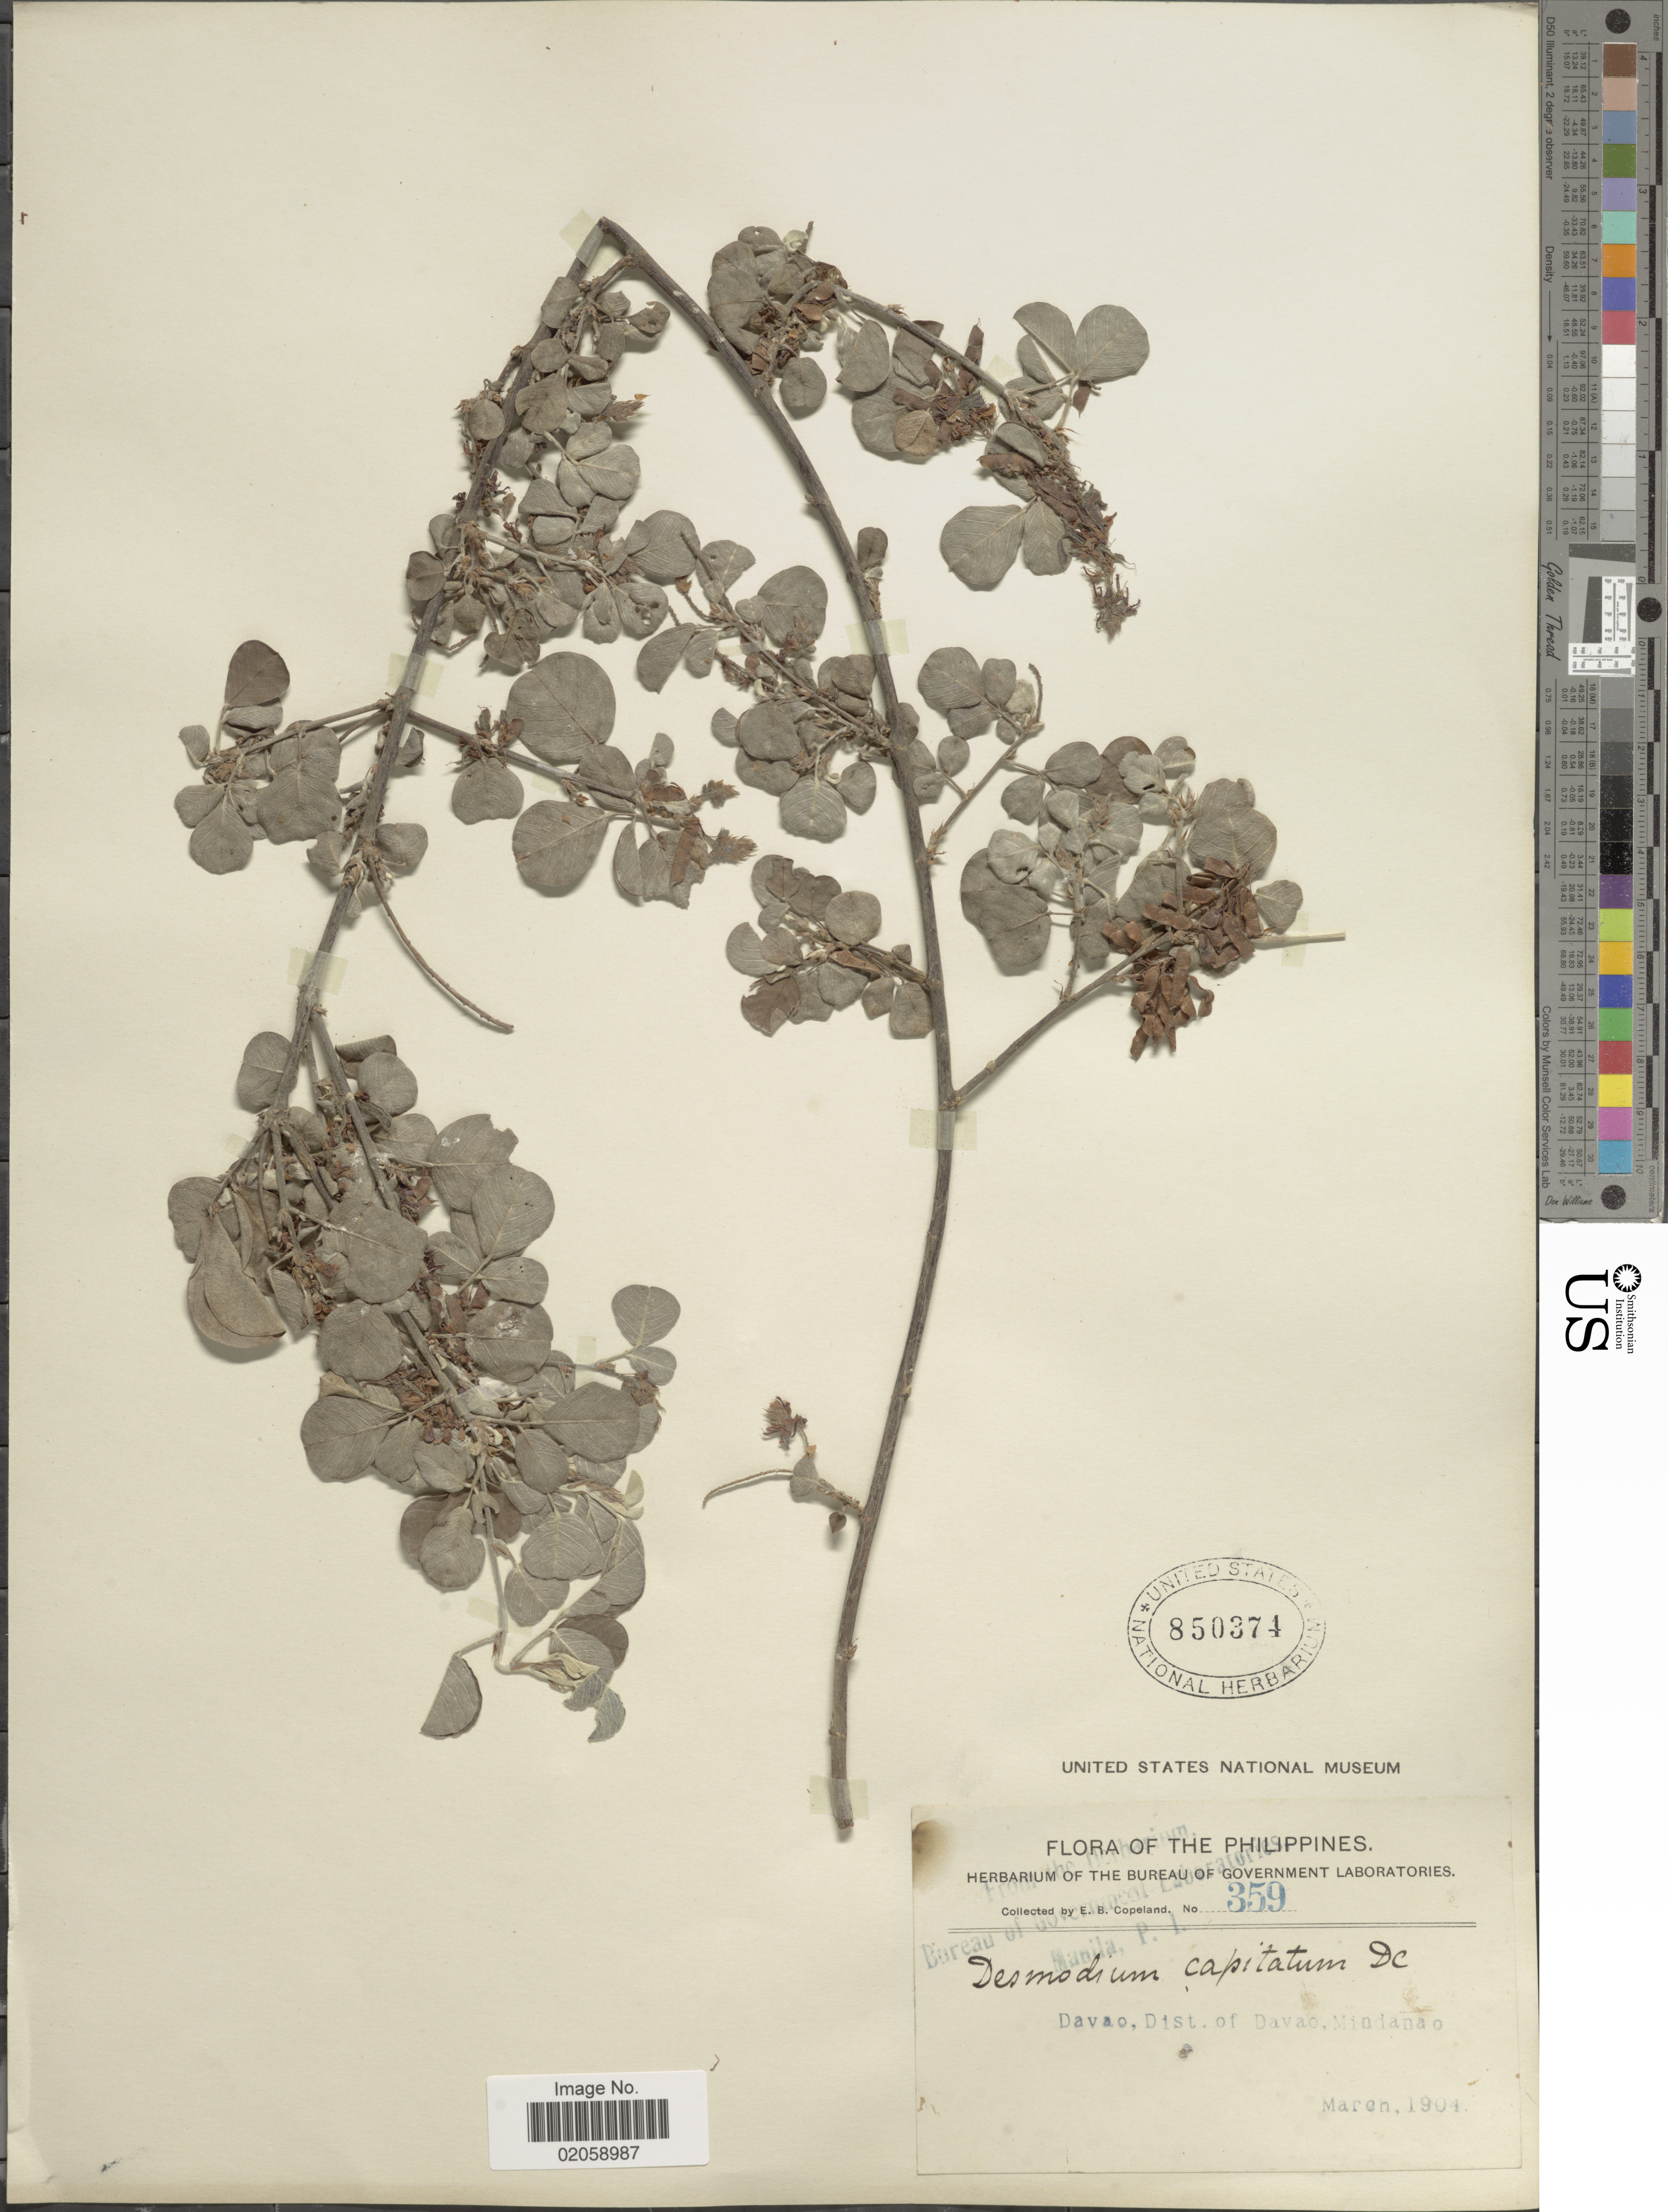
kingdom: Plantae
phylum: Tracheophyta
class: Magnoliopsida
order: Fabales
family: Fabaceae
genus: Grona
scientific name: Grona retroflexa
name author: (L.) H. Ohashi & K. Ohashi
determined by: Strong, Mark T., (BOT), Smithsonian Institution - National Museum of Natural History (UNITED STATES)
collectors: E. B. Copeland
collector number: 359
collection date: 1904-03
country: Philippines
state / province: Davao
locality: Davao, Dist. of Davao, Mindanao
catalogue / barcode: US 850374